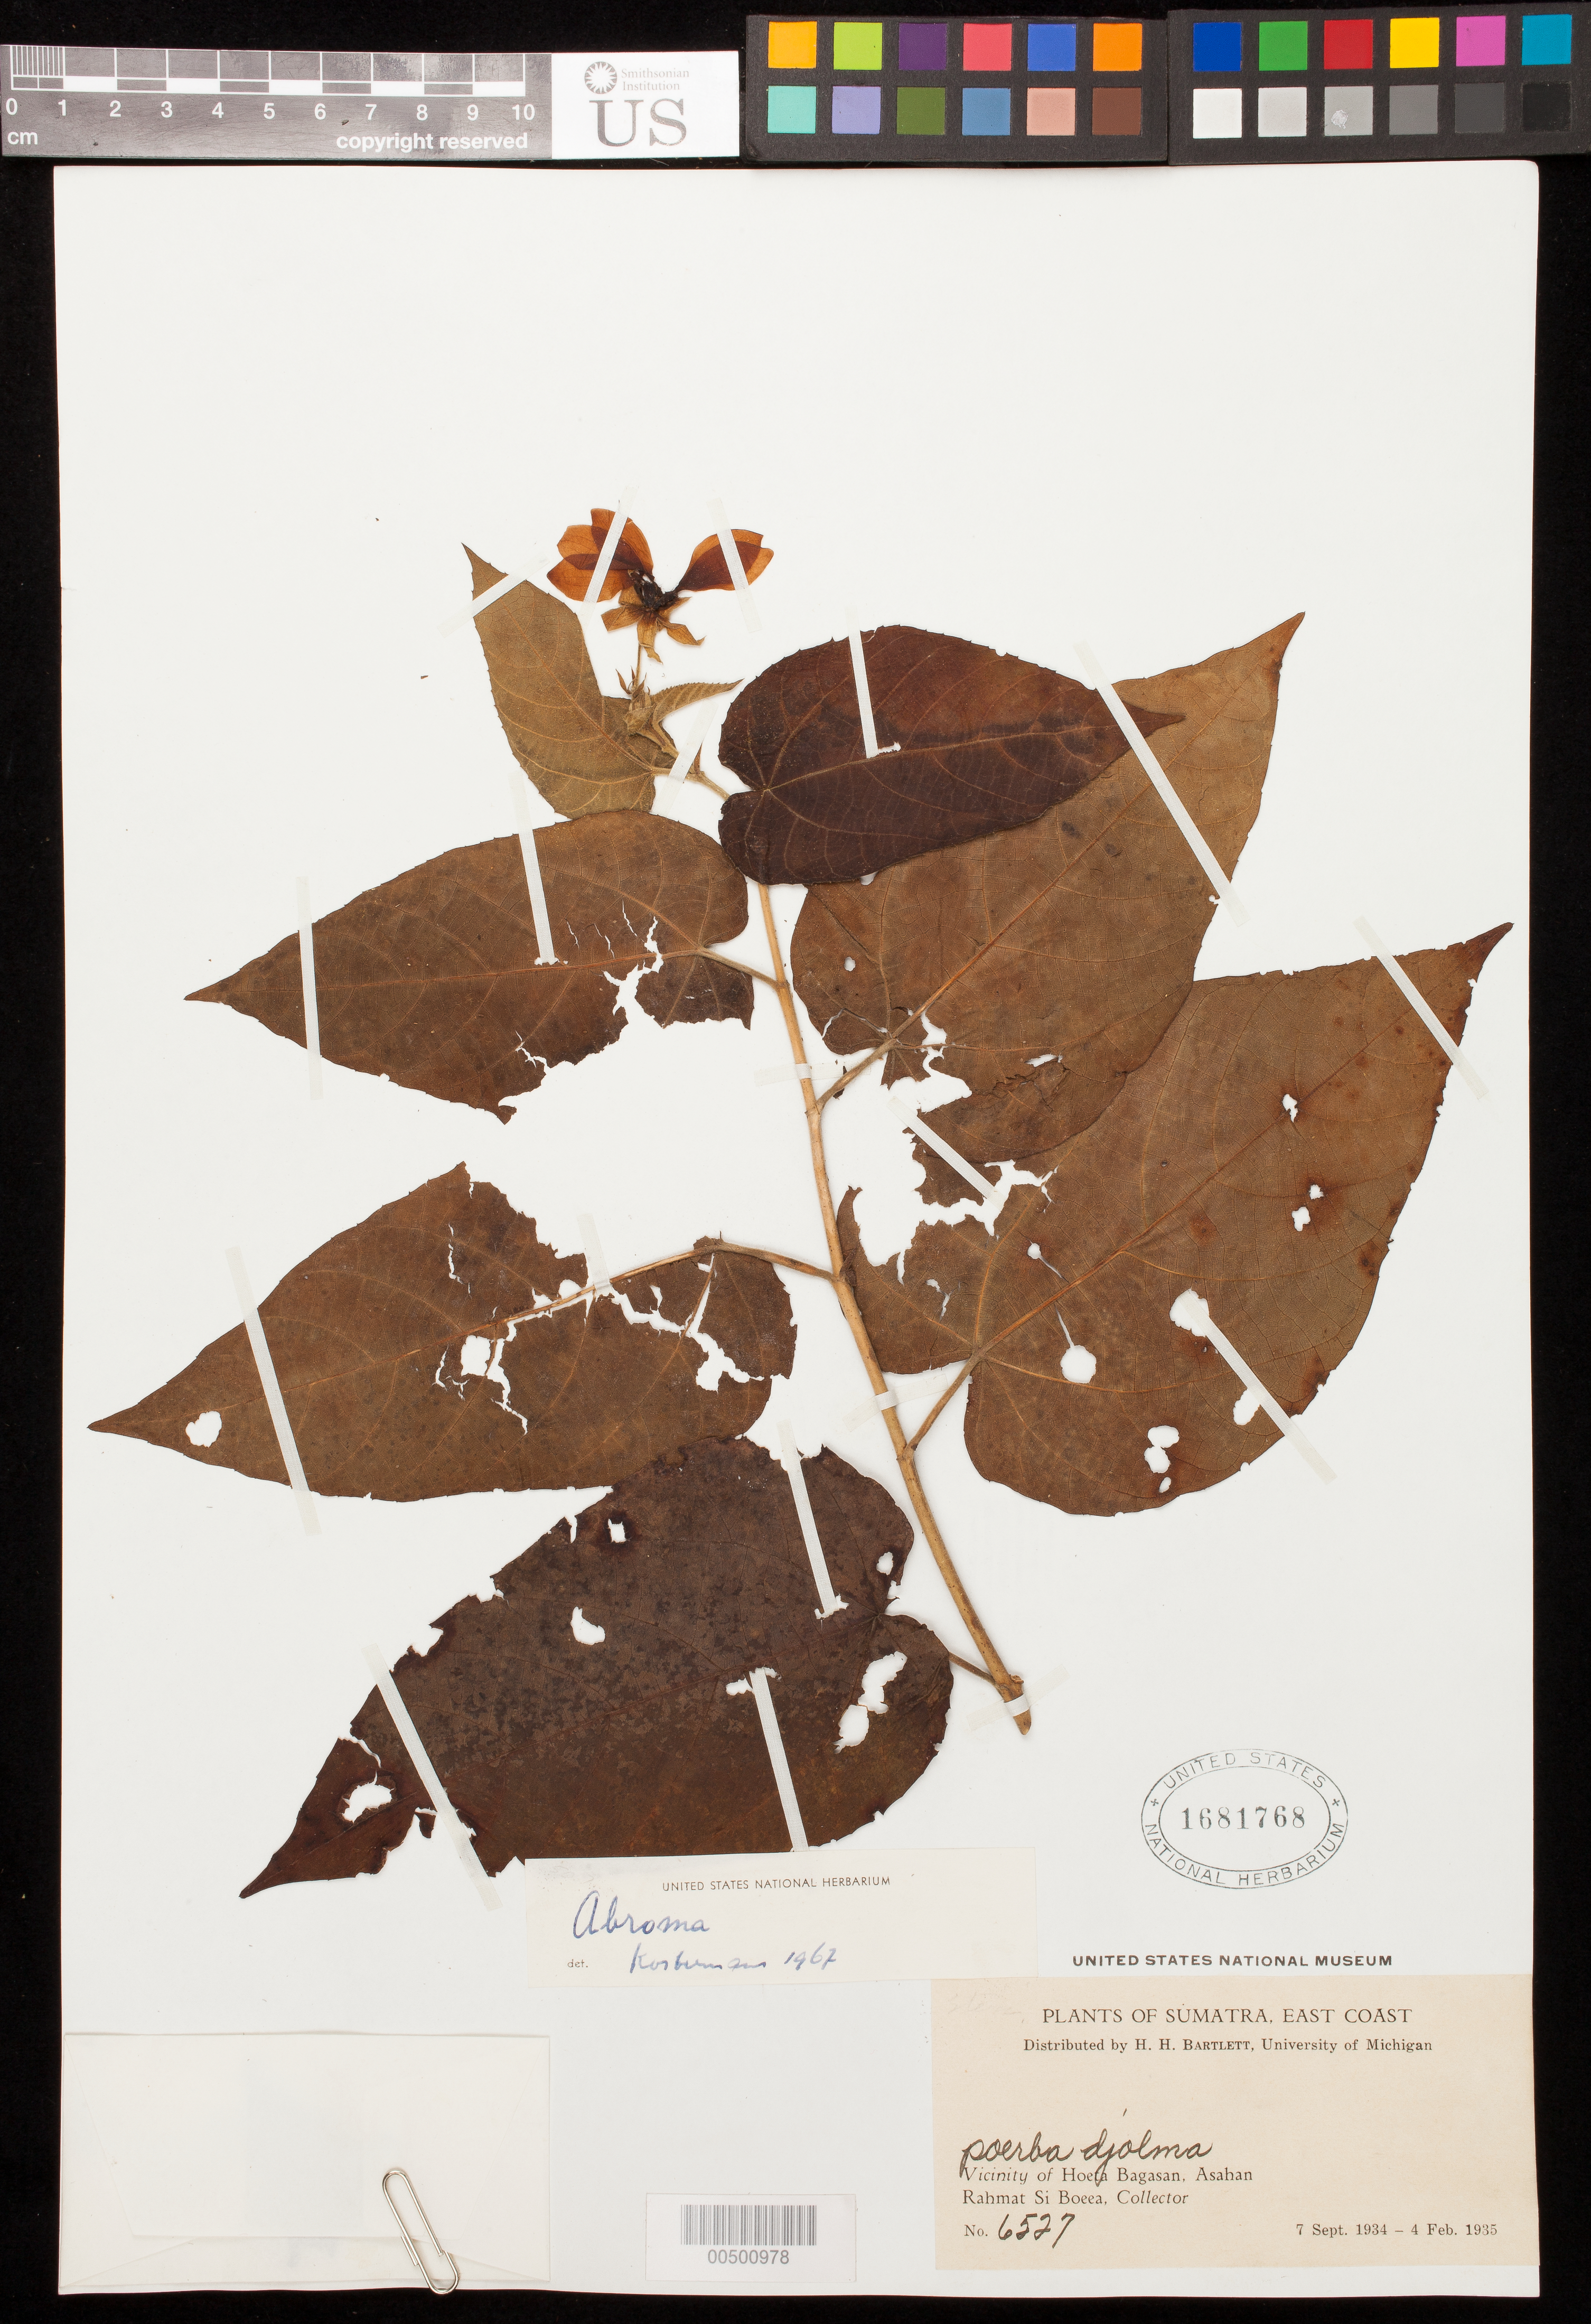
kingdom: Plantae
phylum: Tracheophyta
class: Magnoliopsida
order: Malvales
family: Malvaceae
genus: Abroma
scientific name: Abroma sp.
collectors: Rahmat Si Boeea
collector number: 6527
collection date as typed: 07 Sep 1934 to 04 Feb 1935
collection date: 1934-09-07/1935-02-04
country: Indonesia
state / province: Sumatra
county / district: Sumatera Utara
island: Sumatra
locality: Vicinity of Hoeta Bagasan, Asahan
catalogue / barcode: US 1681768